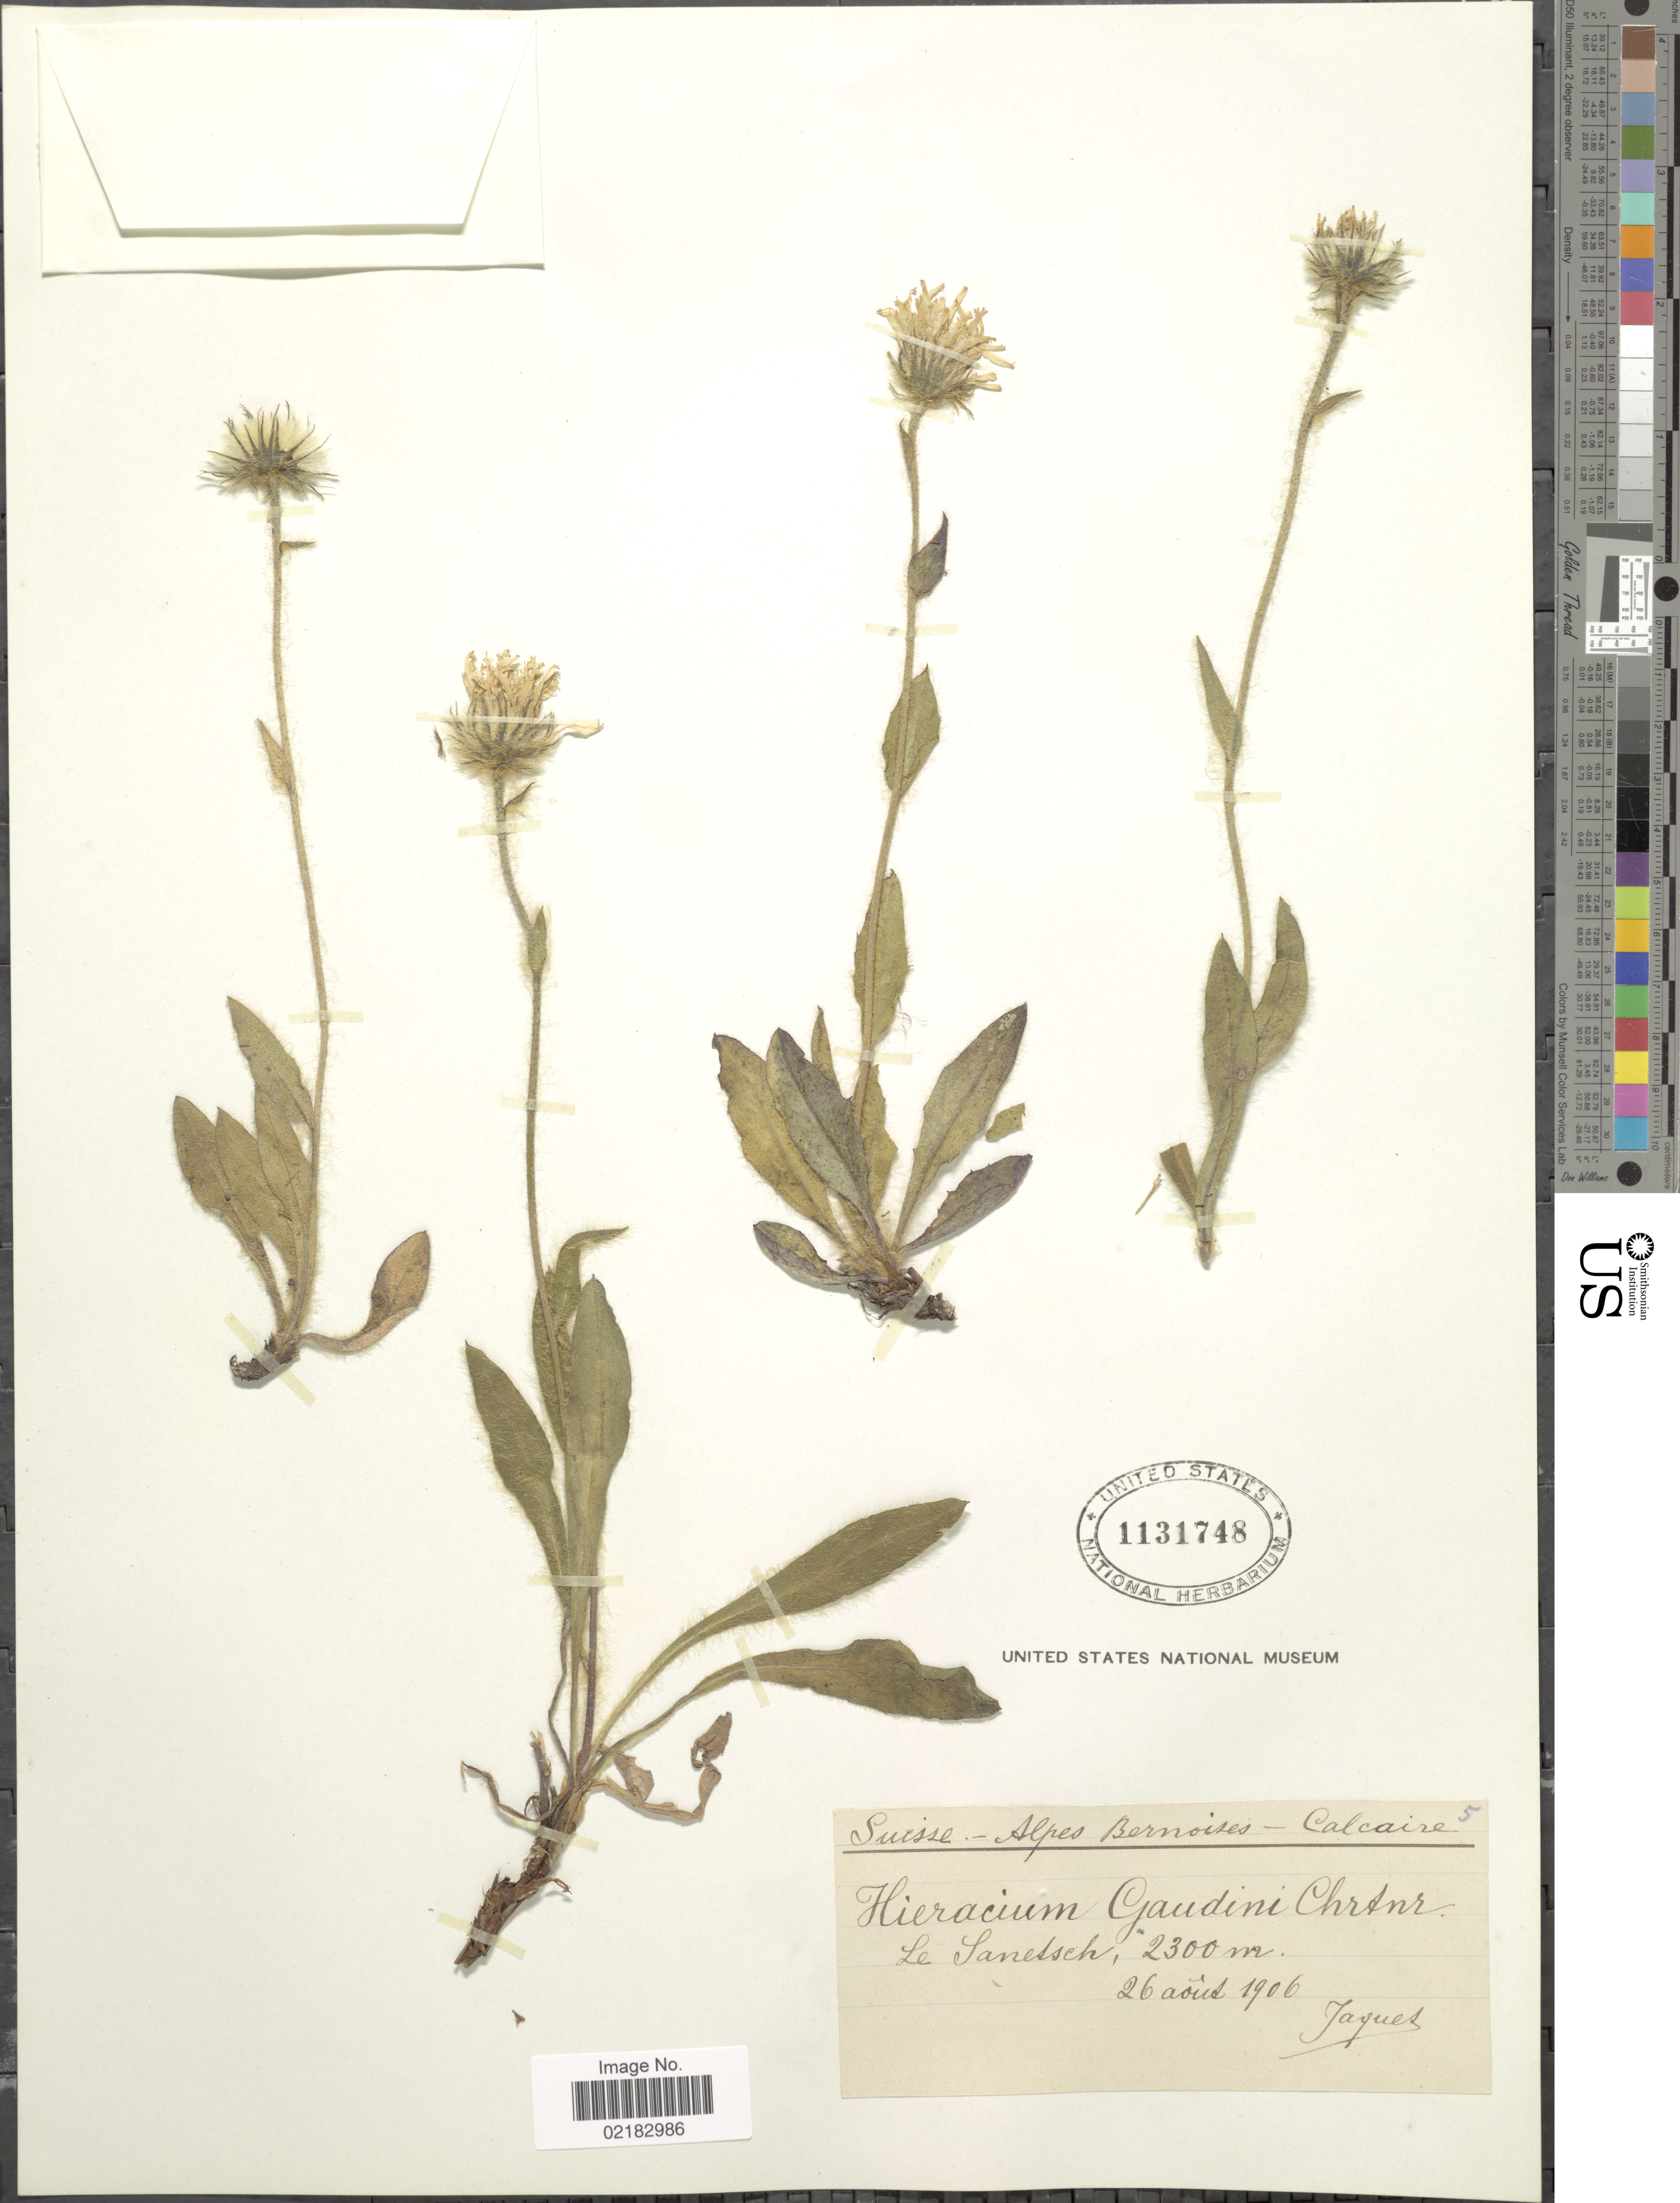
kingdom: Plantae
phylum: Tracheophyta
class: Magnoliopsida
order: Asterales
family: Asteraceae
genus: Hieracium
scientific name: Hieracium dentatum subsp. gaudinii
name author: (Christener) Näg. & Peter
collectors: -. Jaquet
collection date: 1906-08-26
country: Switzerland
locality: Suisse- alpes- Bernoises, Le Sanetsh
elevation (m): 2300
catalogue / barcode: US 1131748